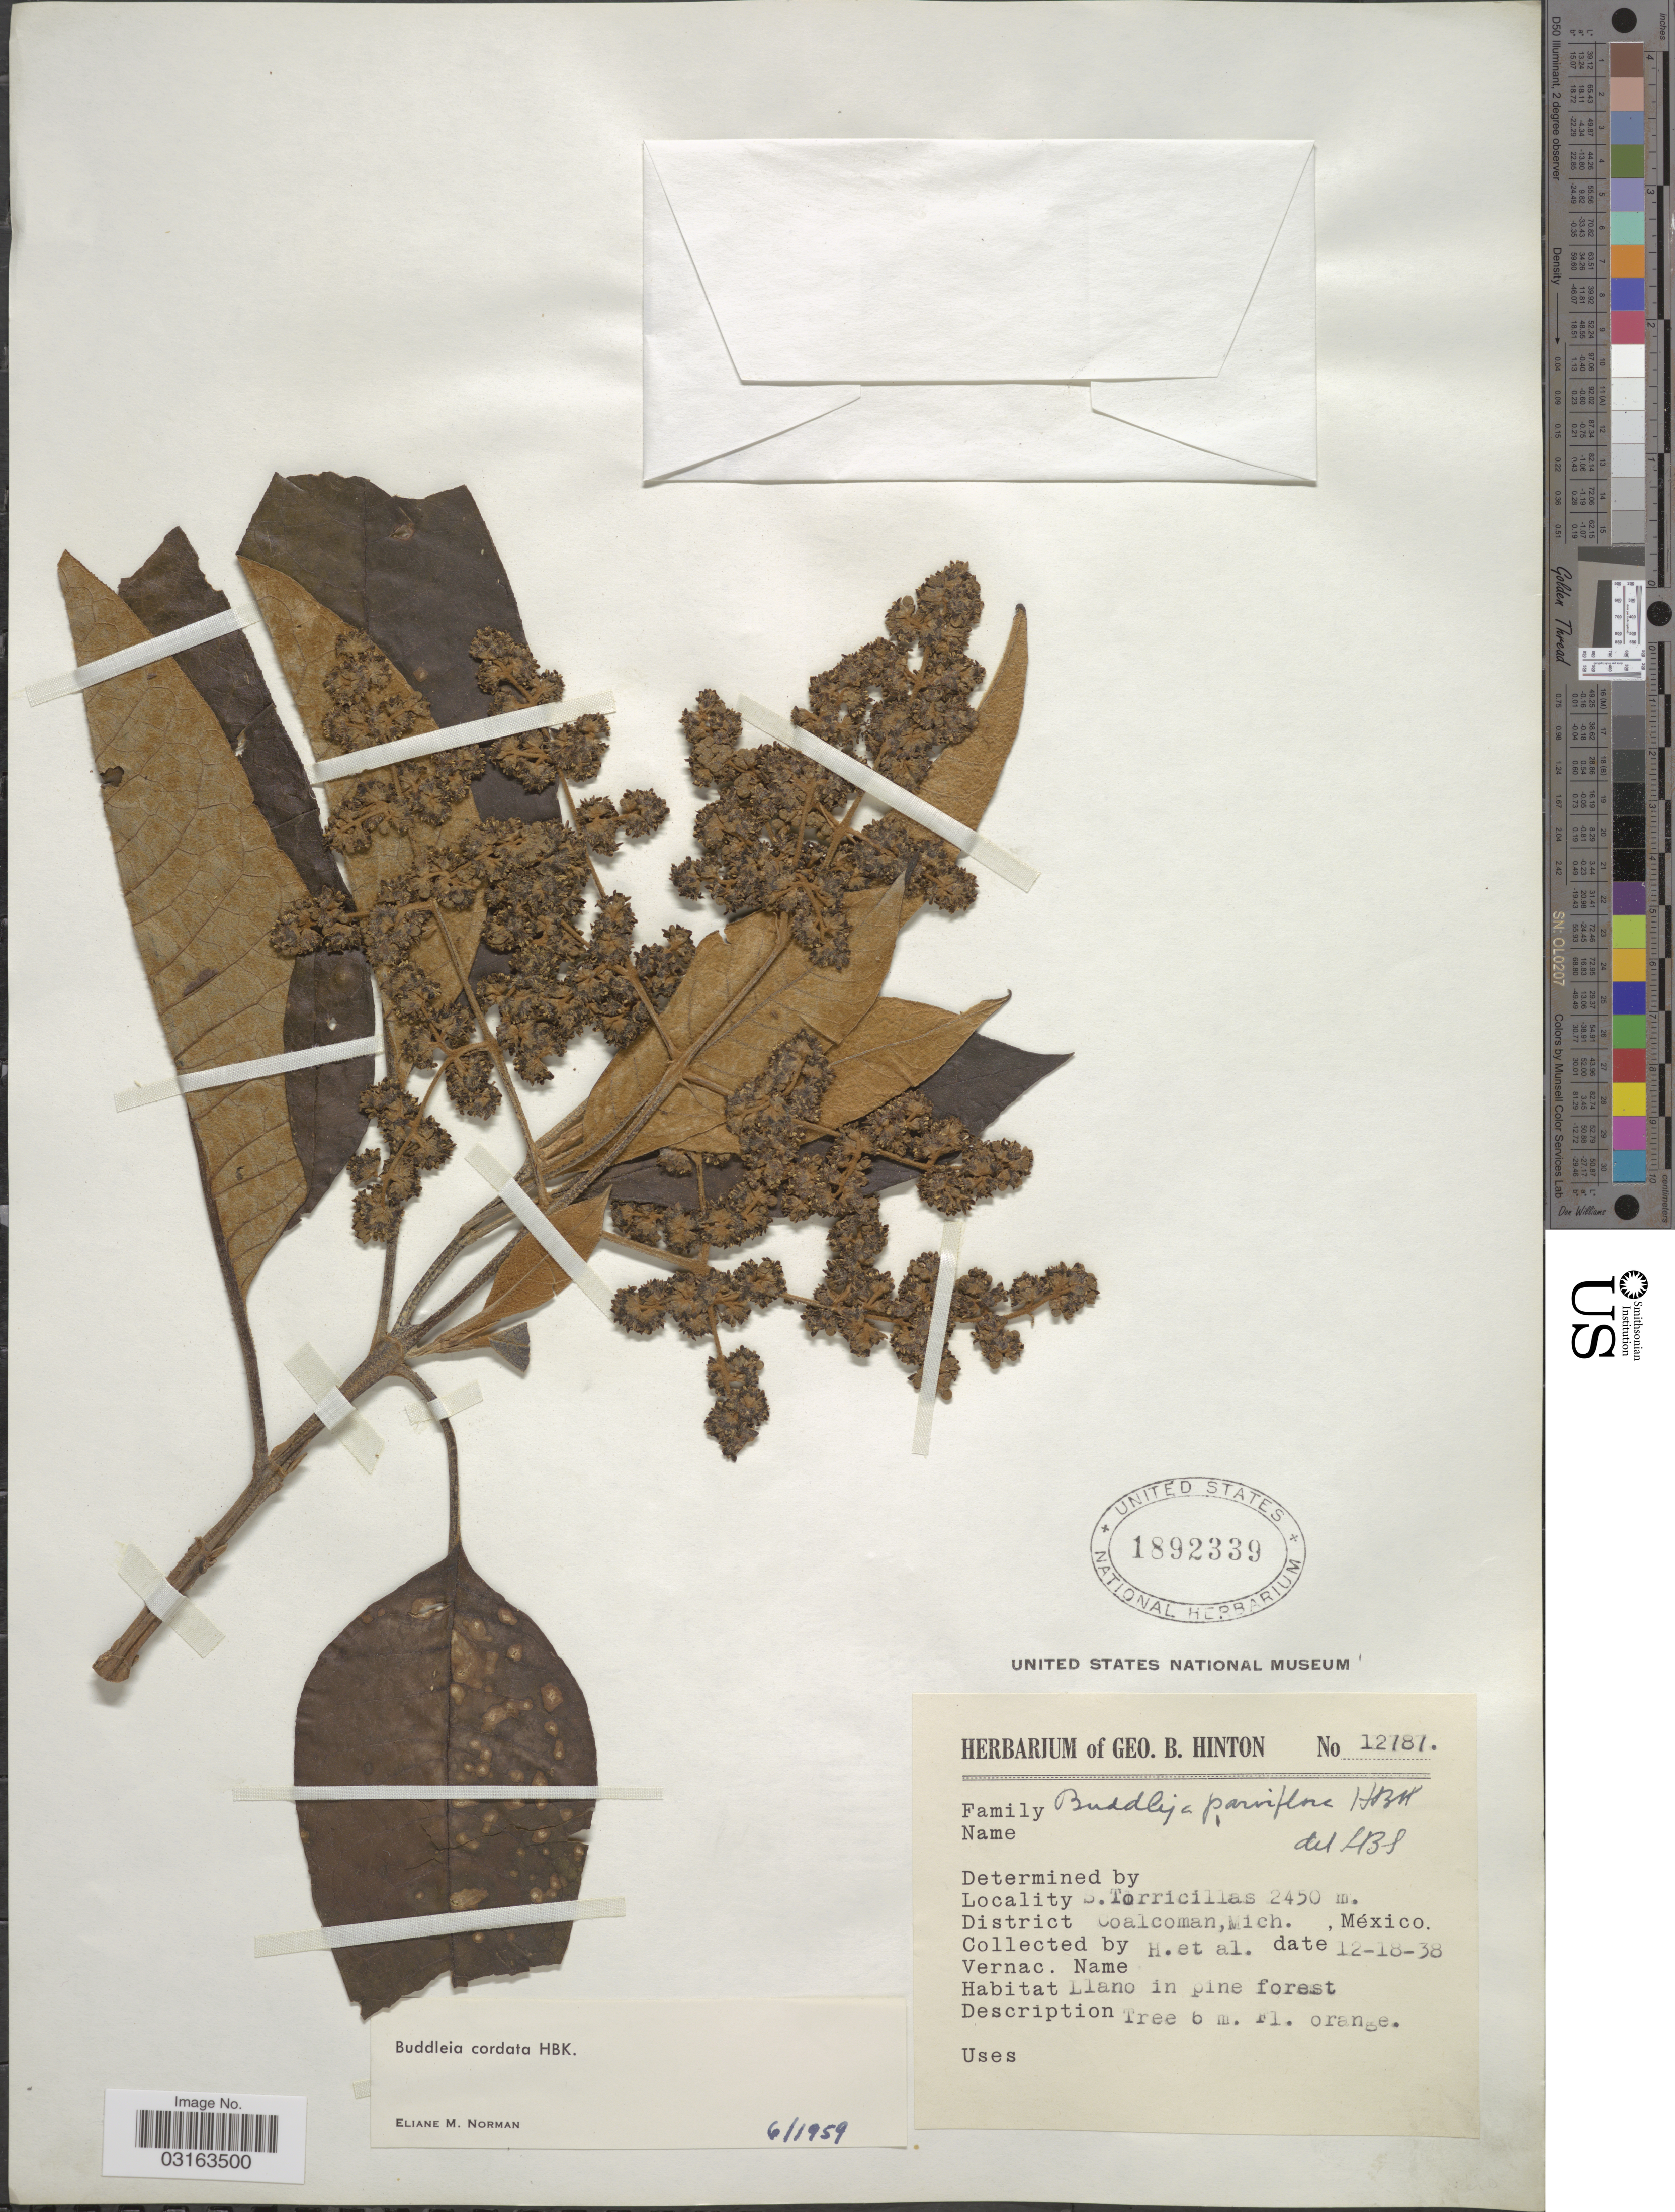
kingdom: Plantae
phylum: Tracheophyta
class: Magnoliopsida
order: Lamiales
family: Scrophulariaceae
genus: Buddleja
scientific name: Buddleja cordata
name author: Kunth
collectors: G. B. Hinton & et al.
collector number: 12787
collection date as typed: Transcribed d/m/y: 18/12/38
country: Mexico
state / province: Michoacán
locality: S. Torricillas. District Coalcoman.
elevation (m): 2450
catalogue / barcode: US 1892339